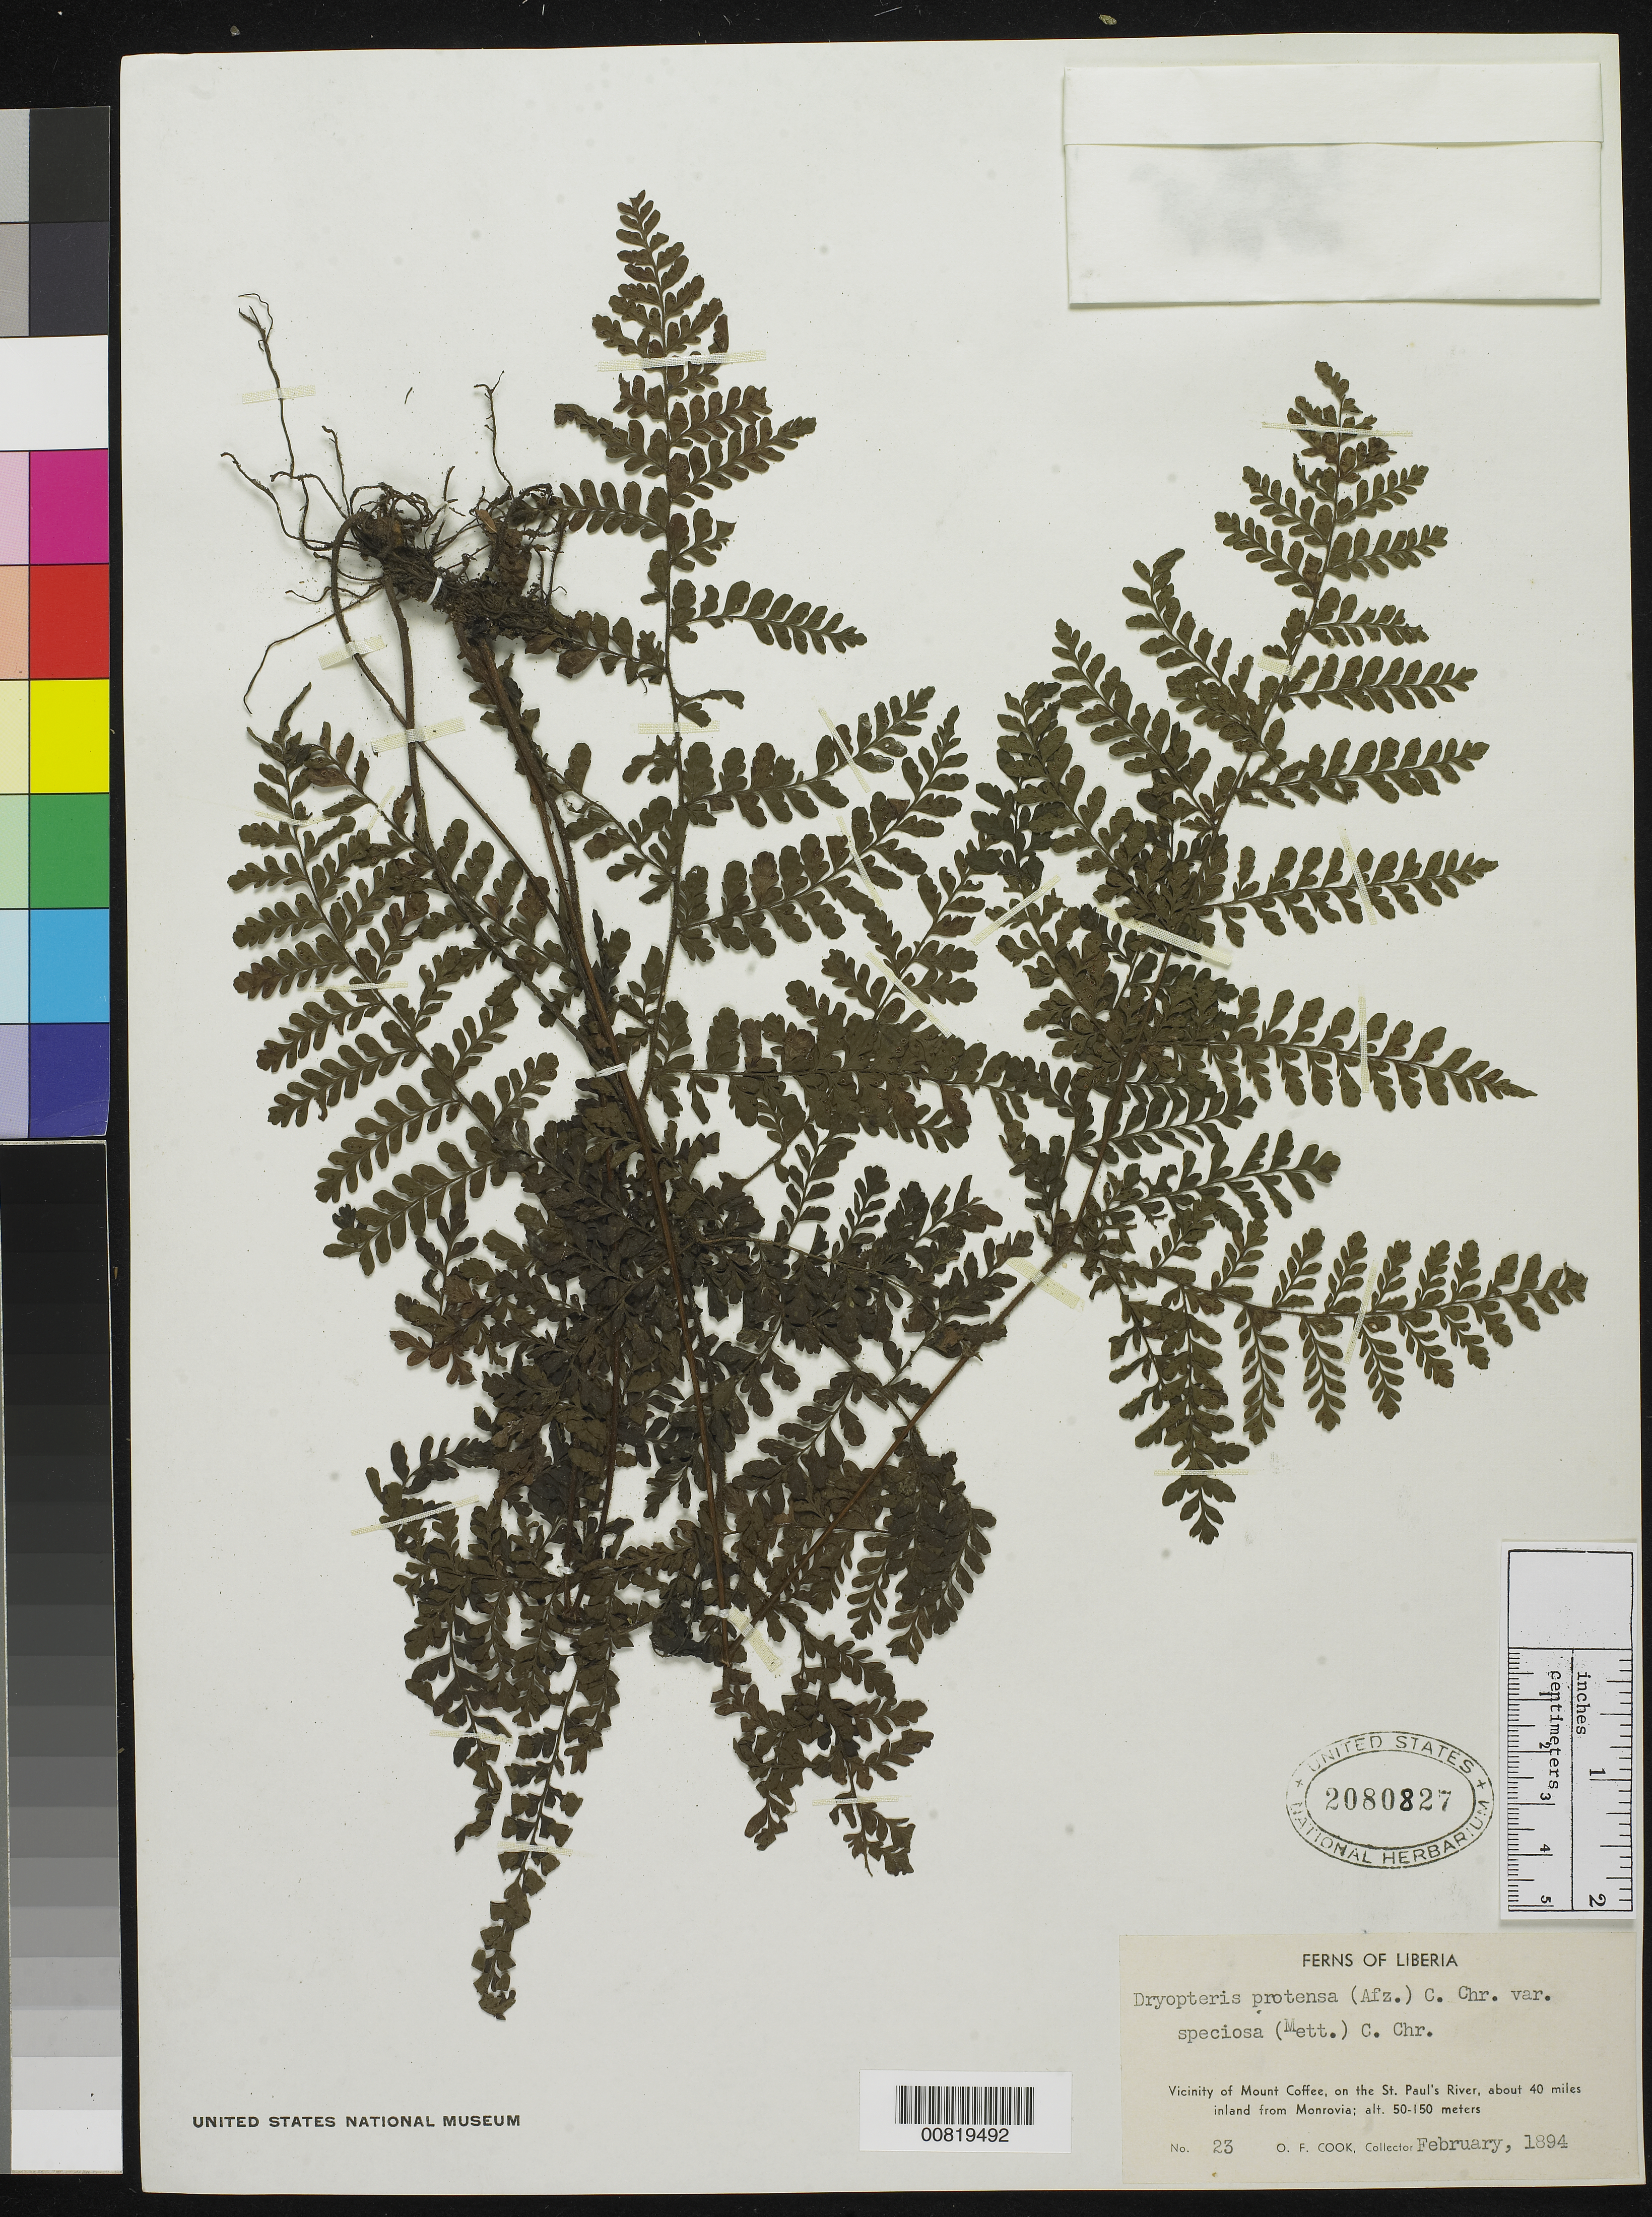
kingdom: Plantae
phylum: Tracheophyta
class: Polypodiopsida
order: Polypodiales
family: Tectariaceae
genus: Triplophyllum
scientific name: Triplophyllum speciosum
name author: (Mett. ex Kuhn)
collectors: O. F. Cook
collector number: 23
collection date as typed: Feb 1894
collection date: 1894-02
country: Liberia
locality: Vicinity of Mt. Coffee, on the St. Paul's River, about 40 miles inland from Monrovia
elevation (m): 50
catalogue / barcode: US 2080827